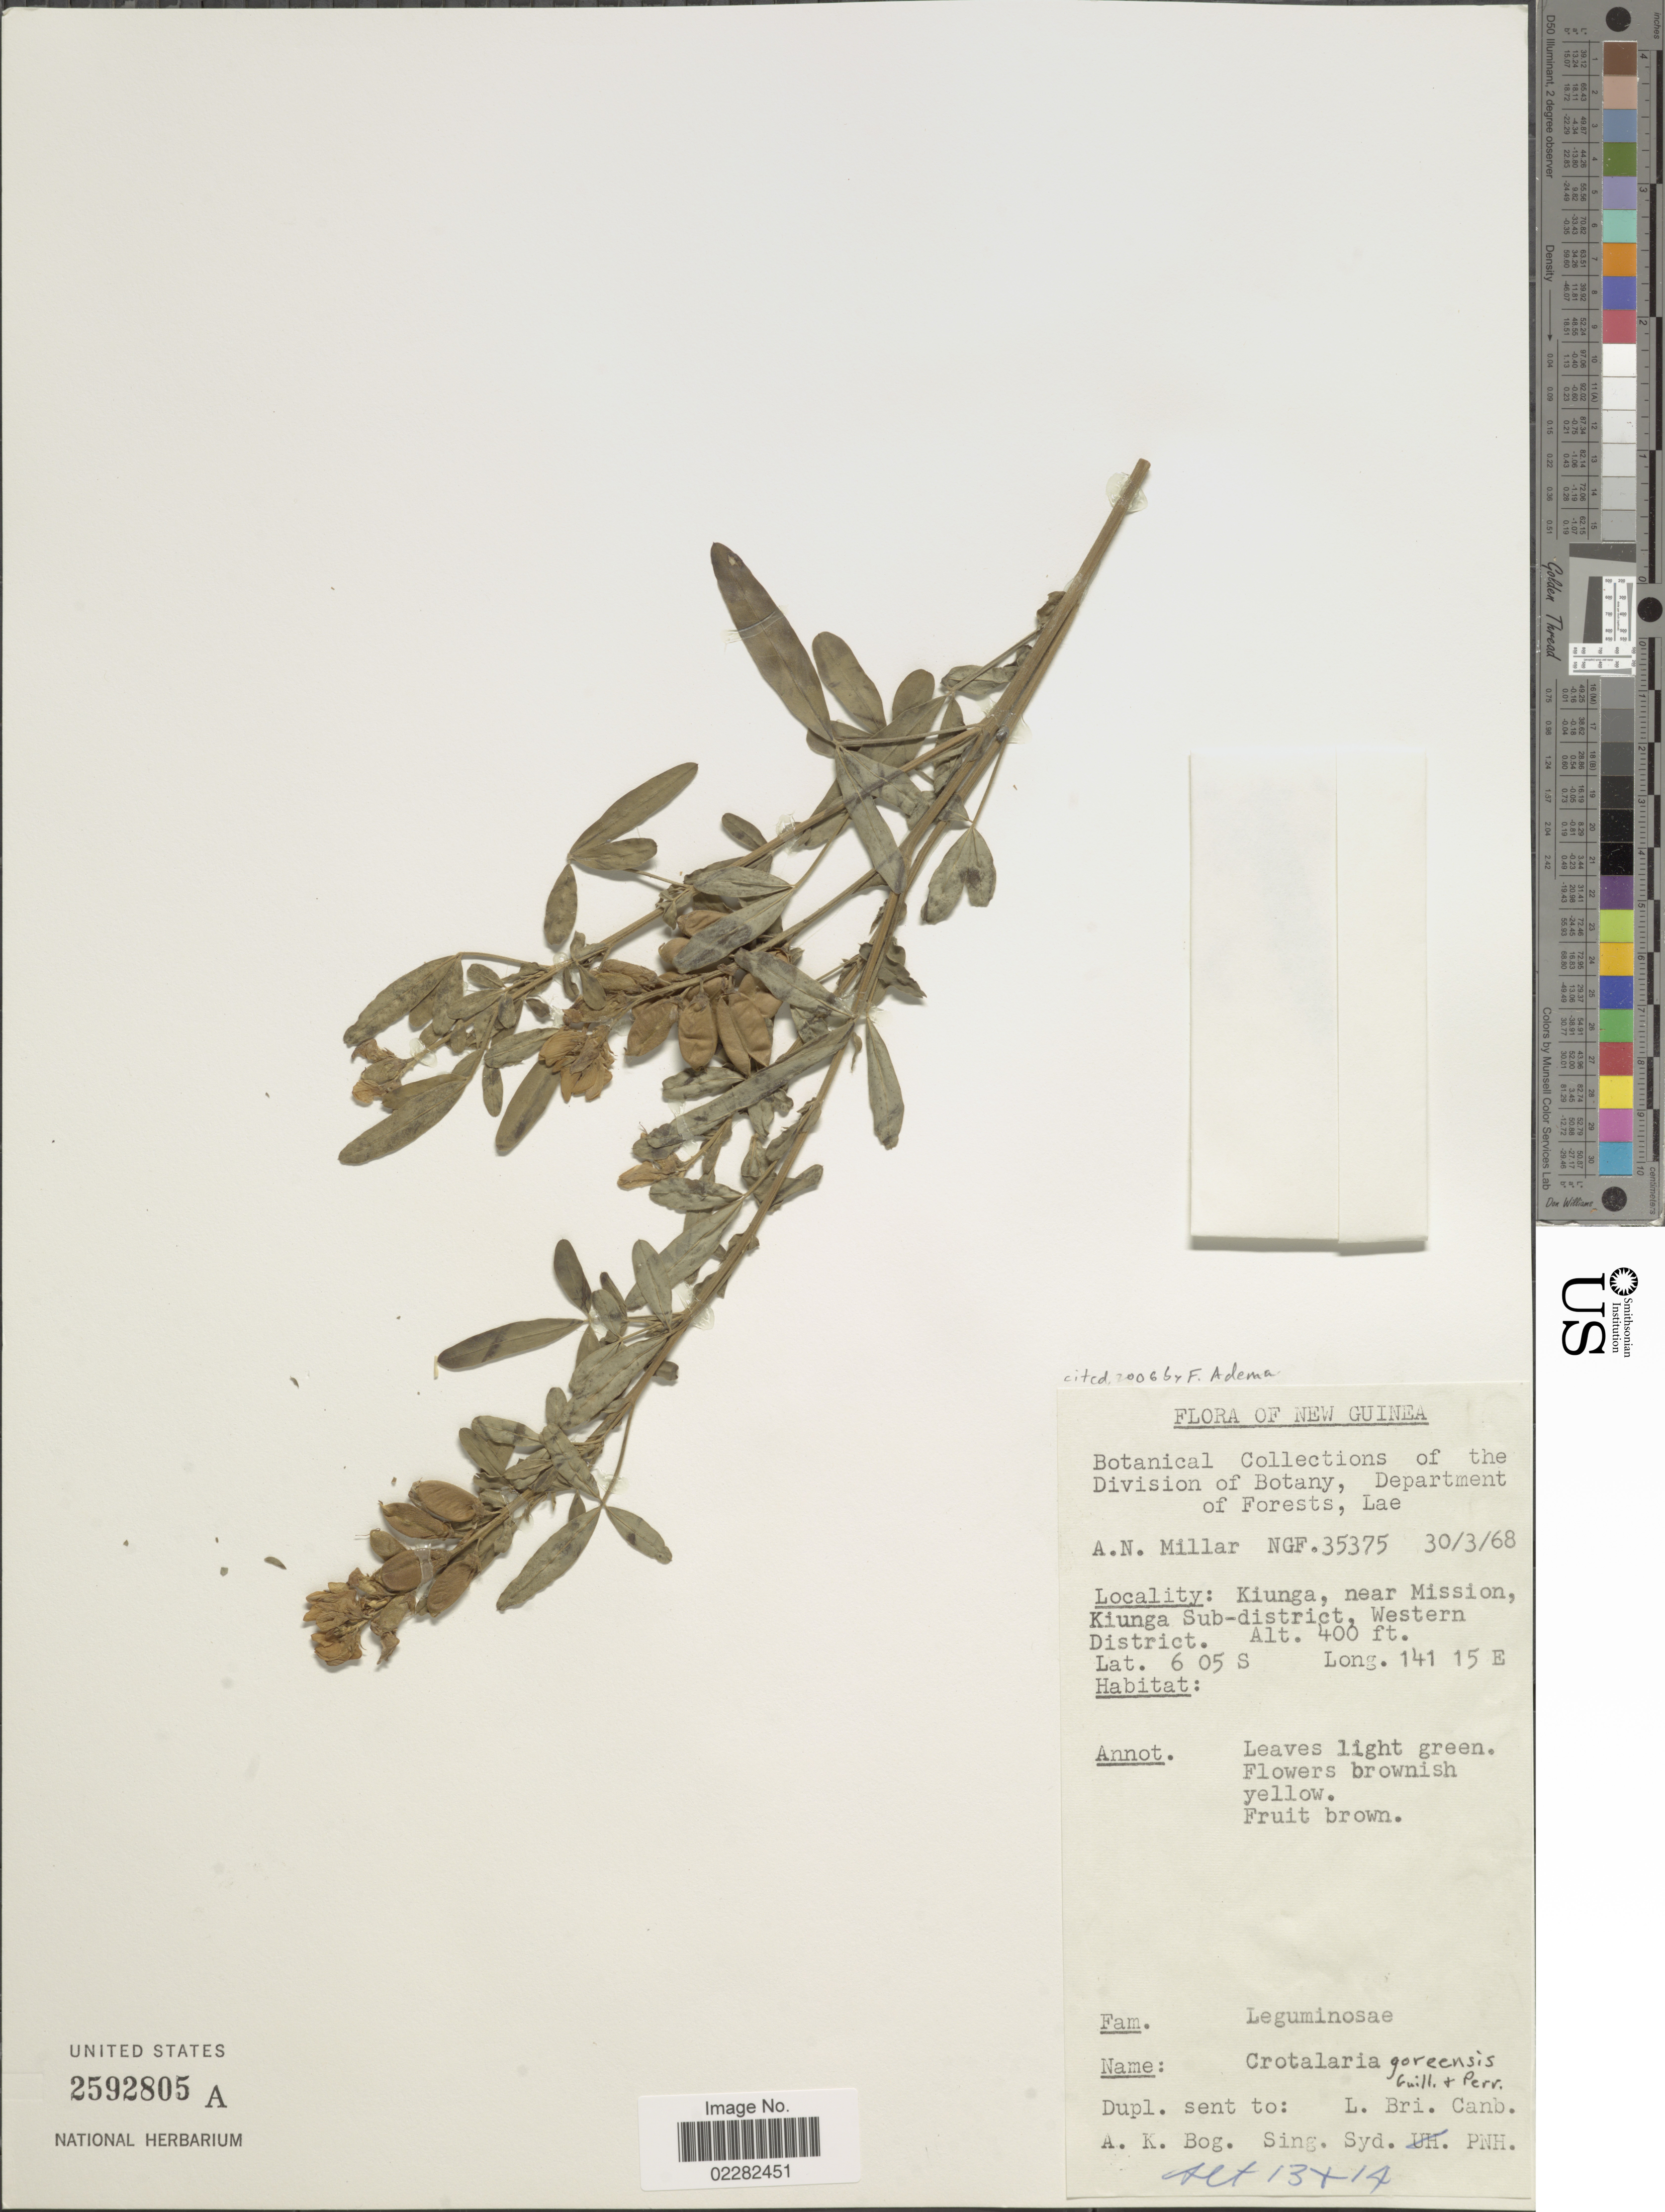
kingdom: Plantae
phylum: Tracheophyta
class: Magnoliopsida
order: Fabales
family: Fabaceae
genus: Crotalaria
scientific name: Crotalaria goreensis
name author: Guill. & Perr.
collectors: A. Millar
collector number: NGF 35375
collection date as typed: Transcribed d/m/y: 30/3/68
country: Papua New Guinea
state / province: Manus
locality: Western District, Kiunga, near Misiion Kiunga Sub-district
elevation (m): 122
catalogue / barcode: US 2592805A